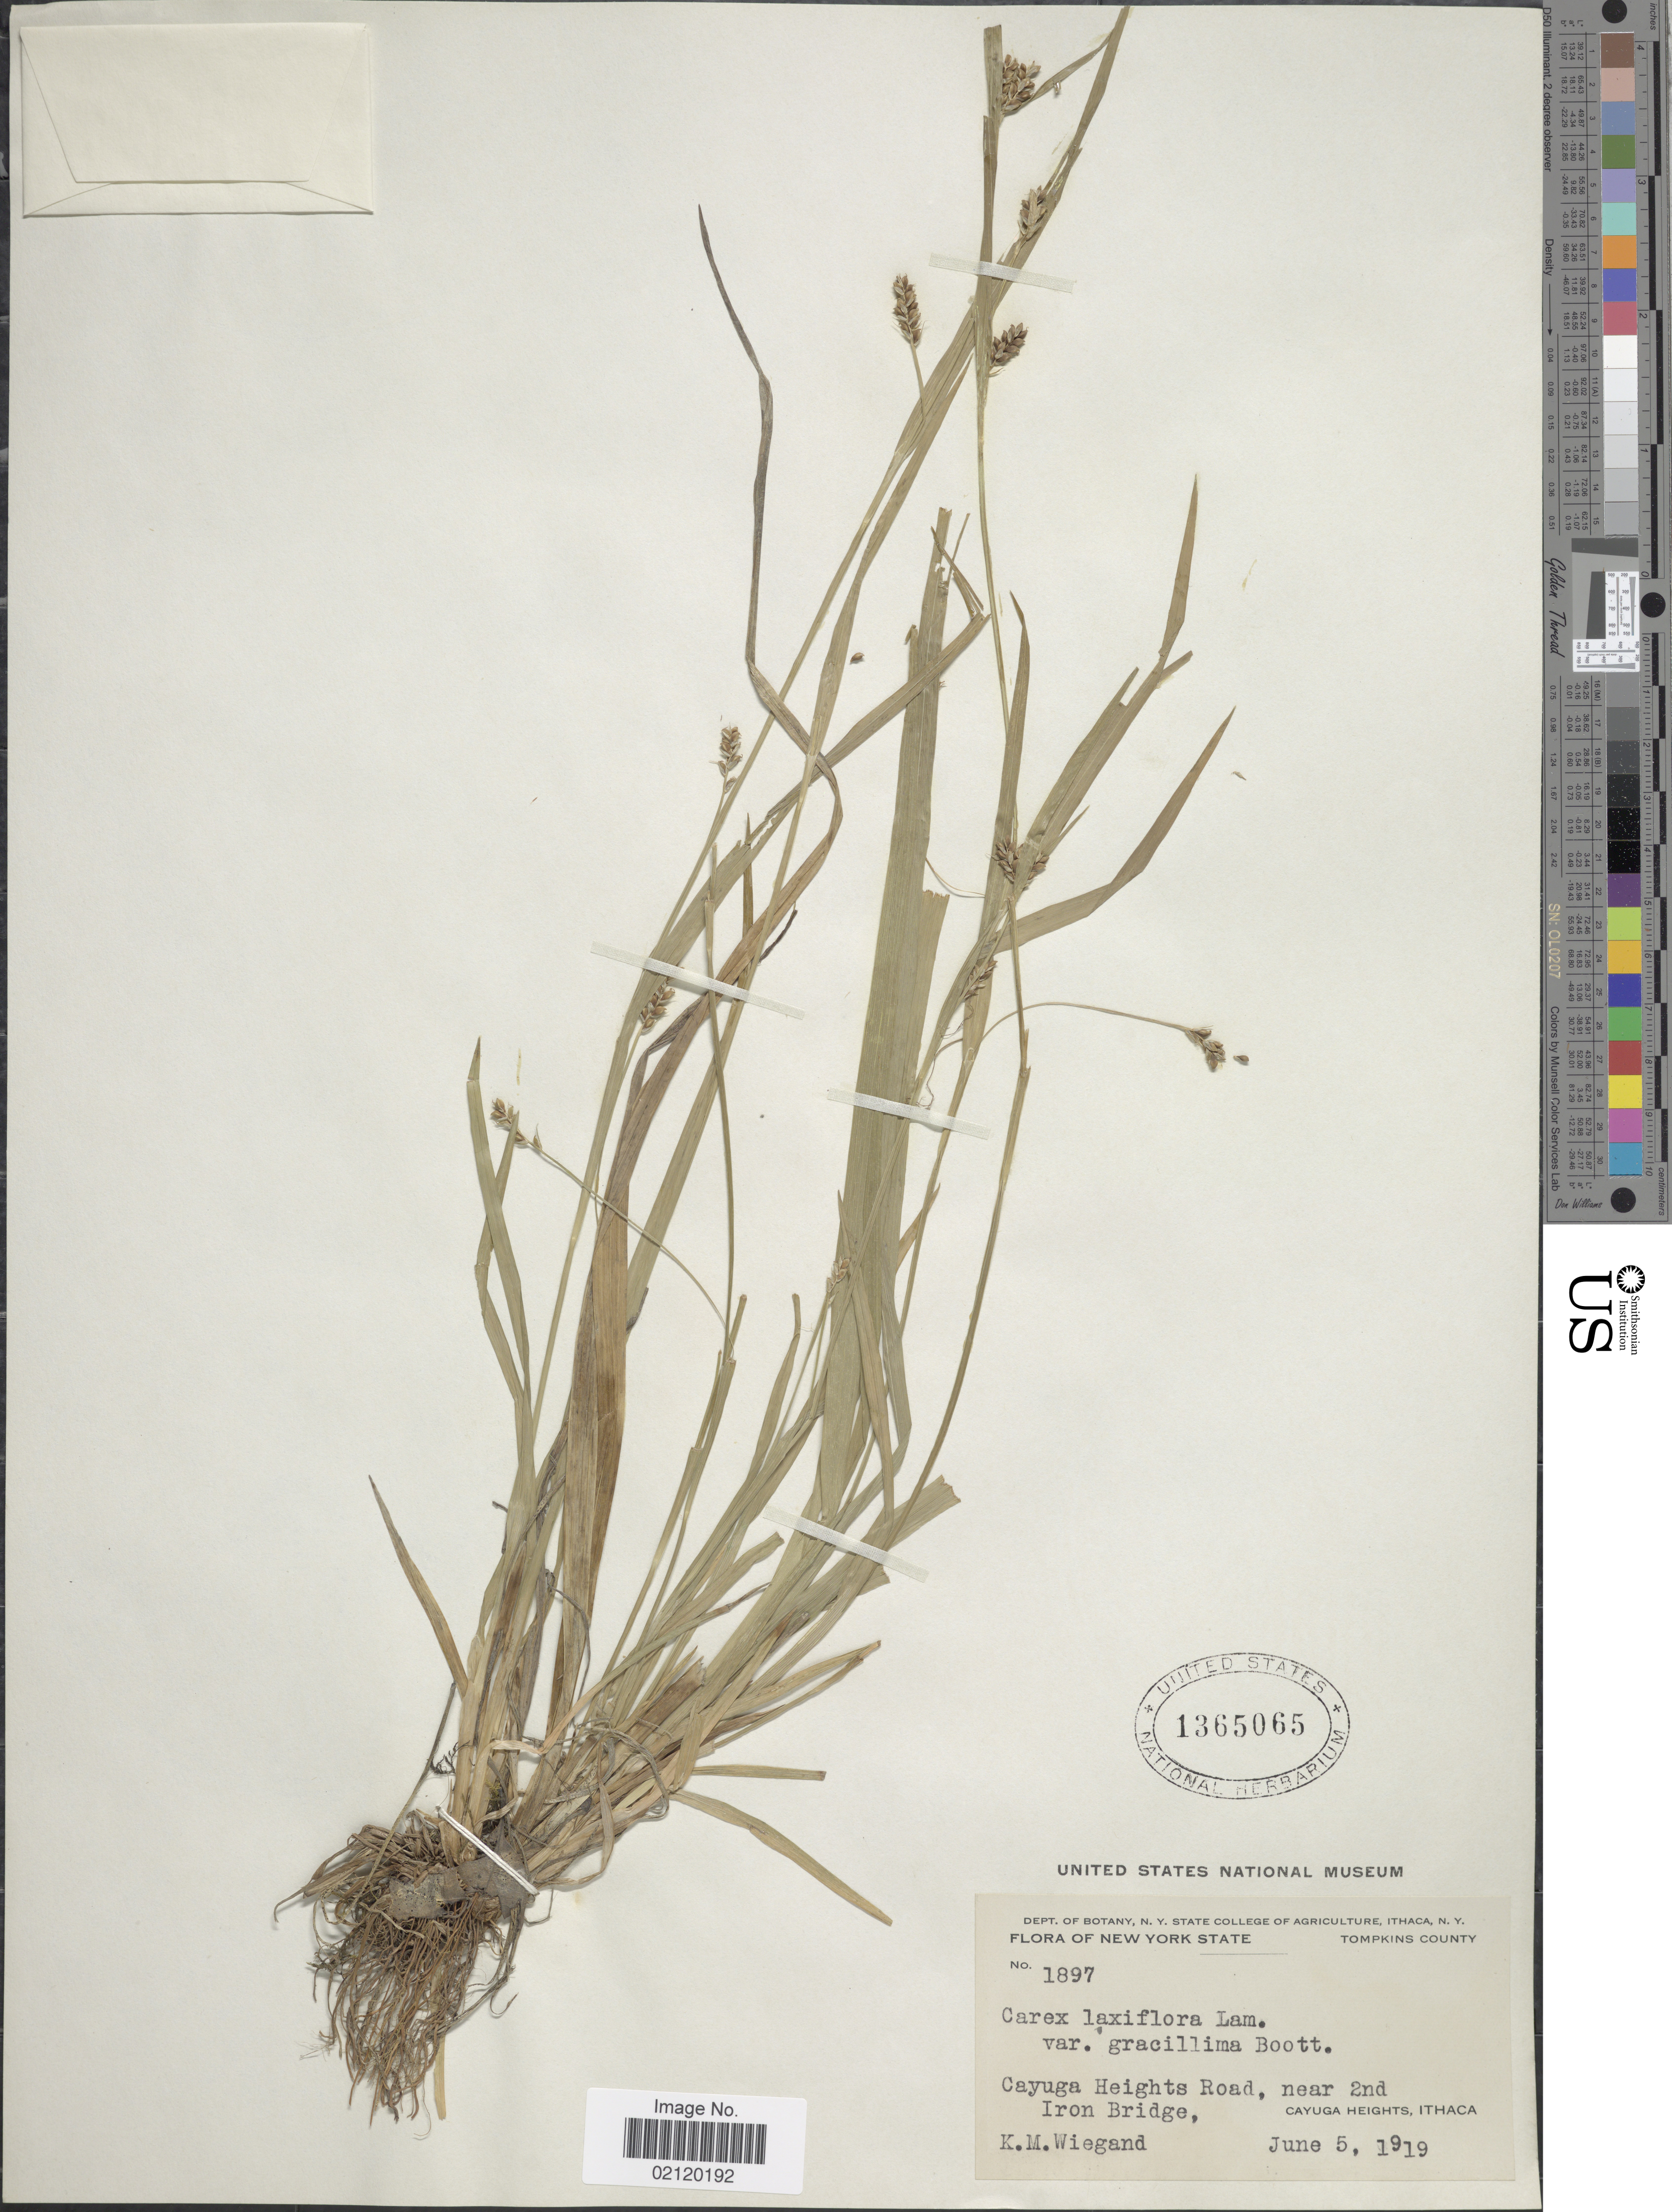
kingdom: Plantae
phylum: Tracheophyta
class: Liliopsida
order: Poales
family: Cyperaceae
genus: Carex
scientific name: Carex laxiflora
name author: Lam.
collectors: K. M. Wiegand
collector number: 1897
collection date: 1919-06-05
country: United States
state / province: New York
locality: Tompkins County. Cayuga Heights Road, near 2nd Iron Bridge, Cayuga Heights, Ithaca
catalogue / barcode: US 1365065